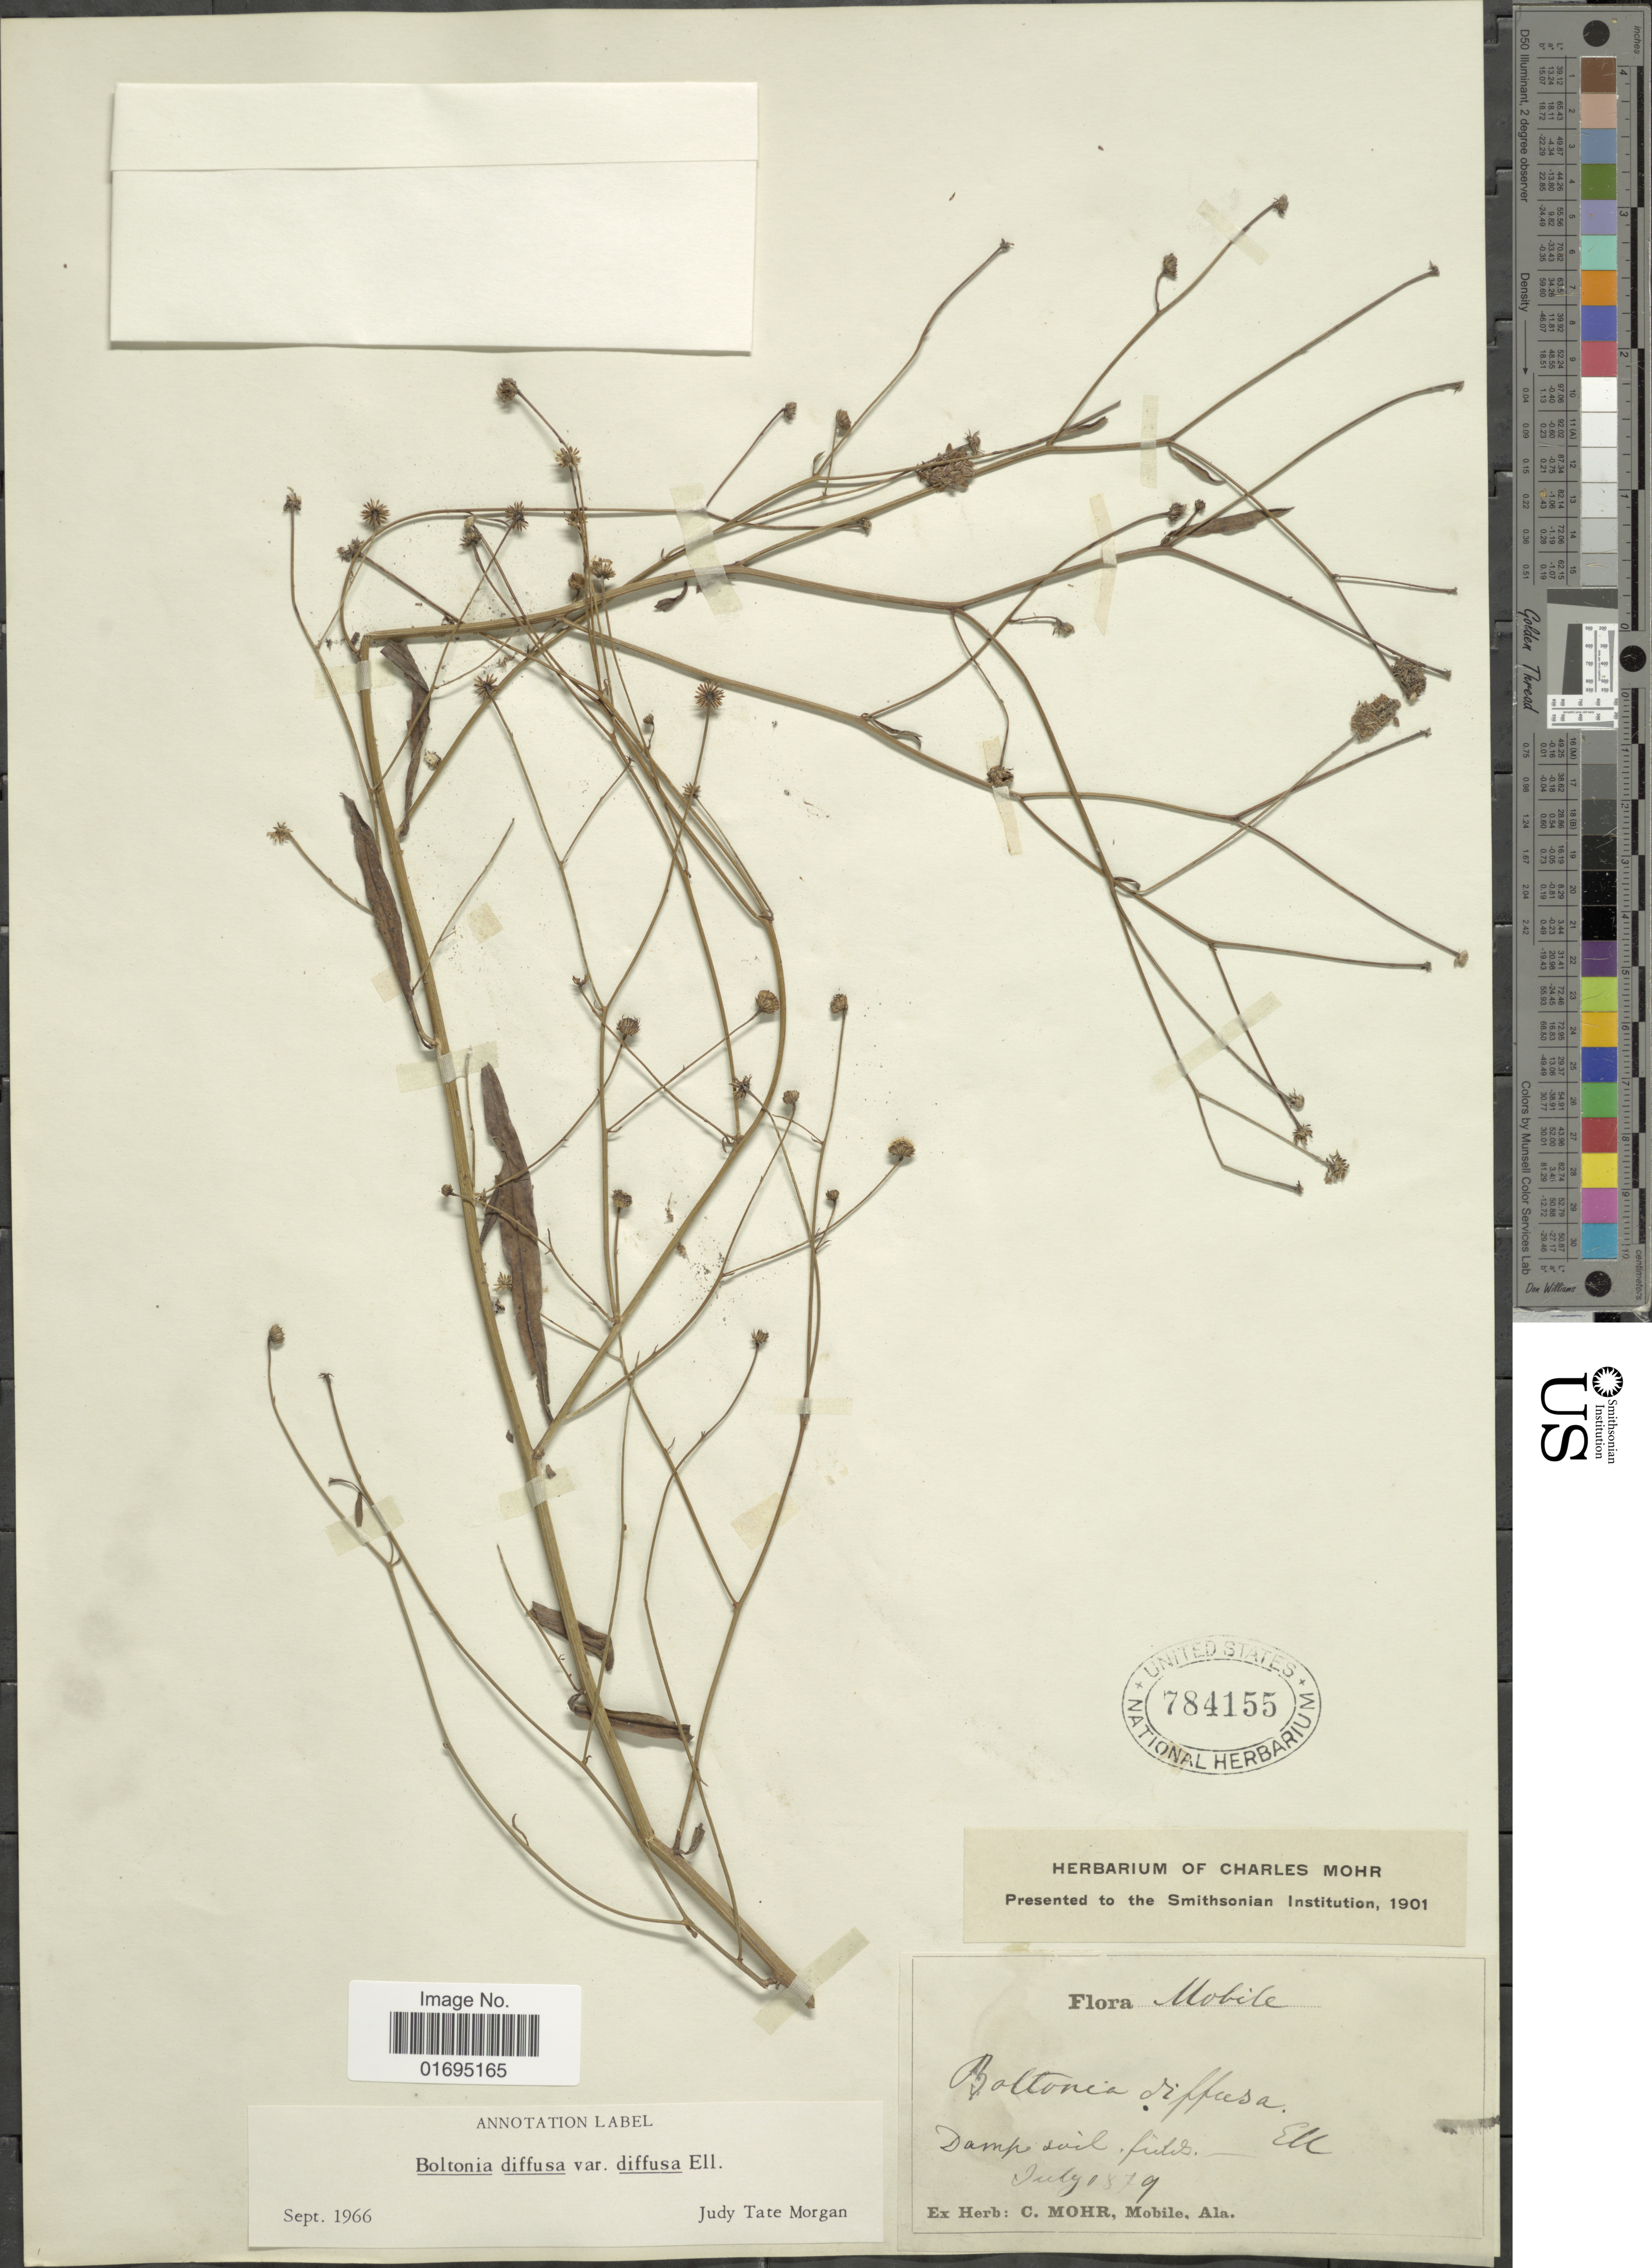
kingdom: Plantae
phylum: Tracheophyta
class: Magnoliopsida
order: Asterales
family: Asteraceae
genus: Boltonia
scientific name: Boltonia diffusa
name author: Elliott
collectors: ex herb. Charles Mohr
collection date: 1879-07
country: United States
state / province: Alabama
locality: Mobile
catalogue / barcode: US 784155